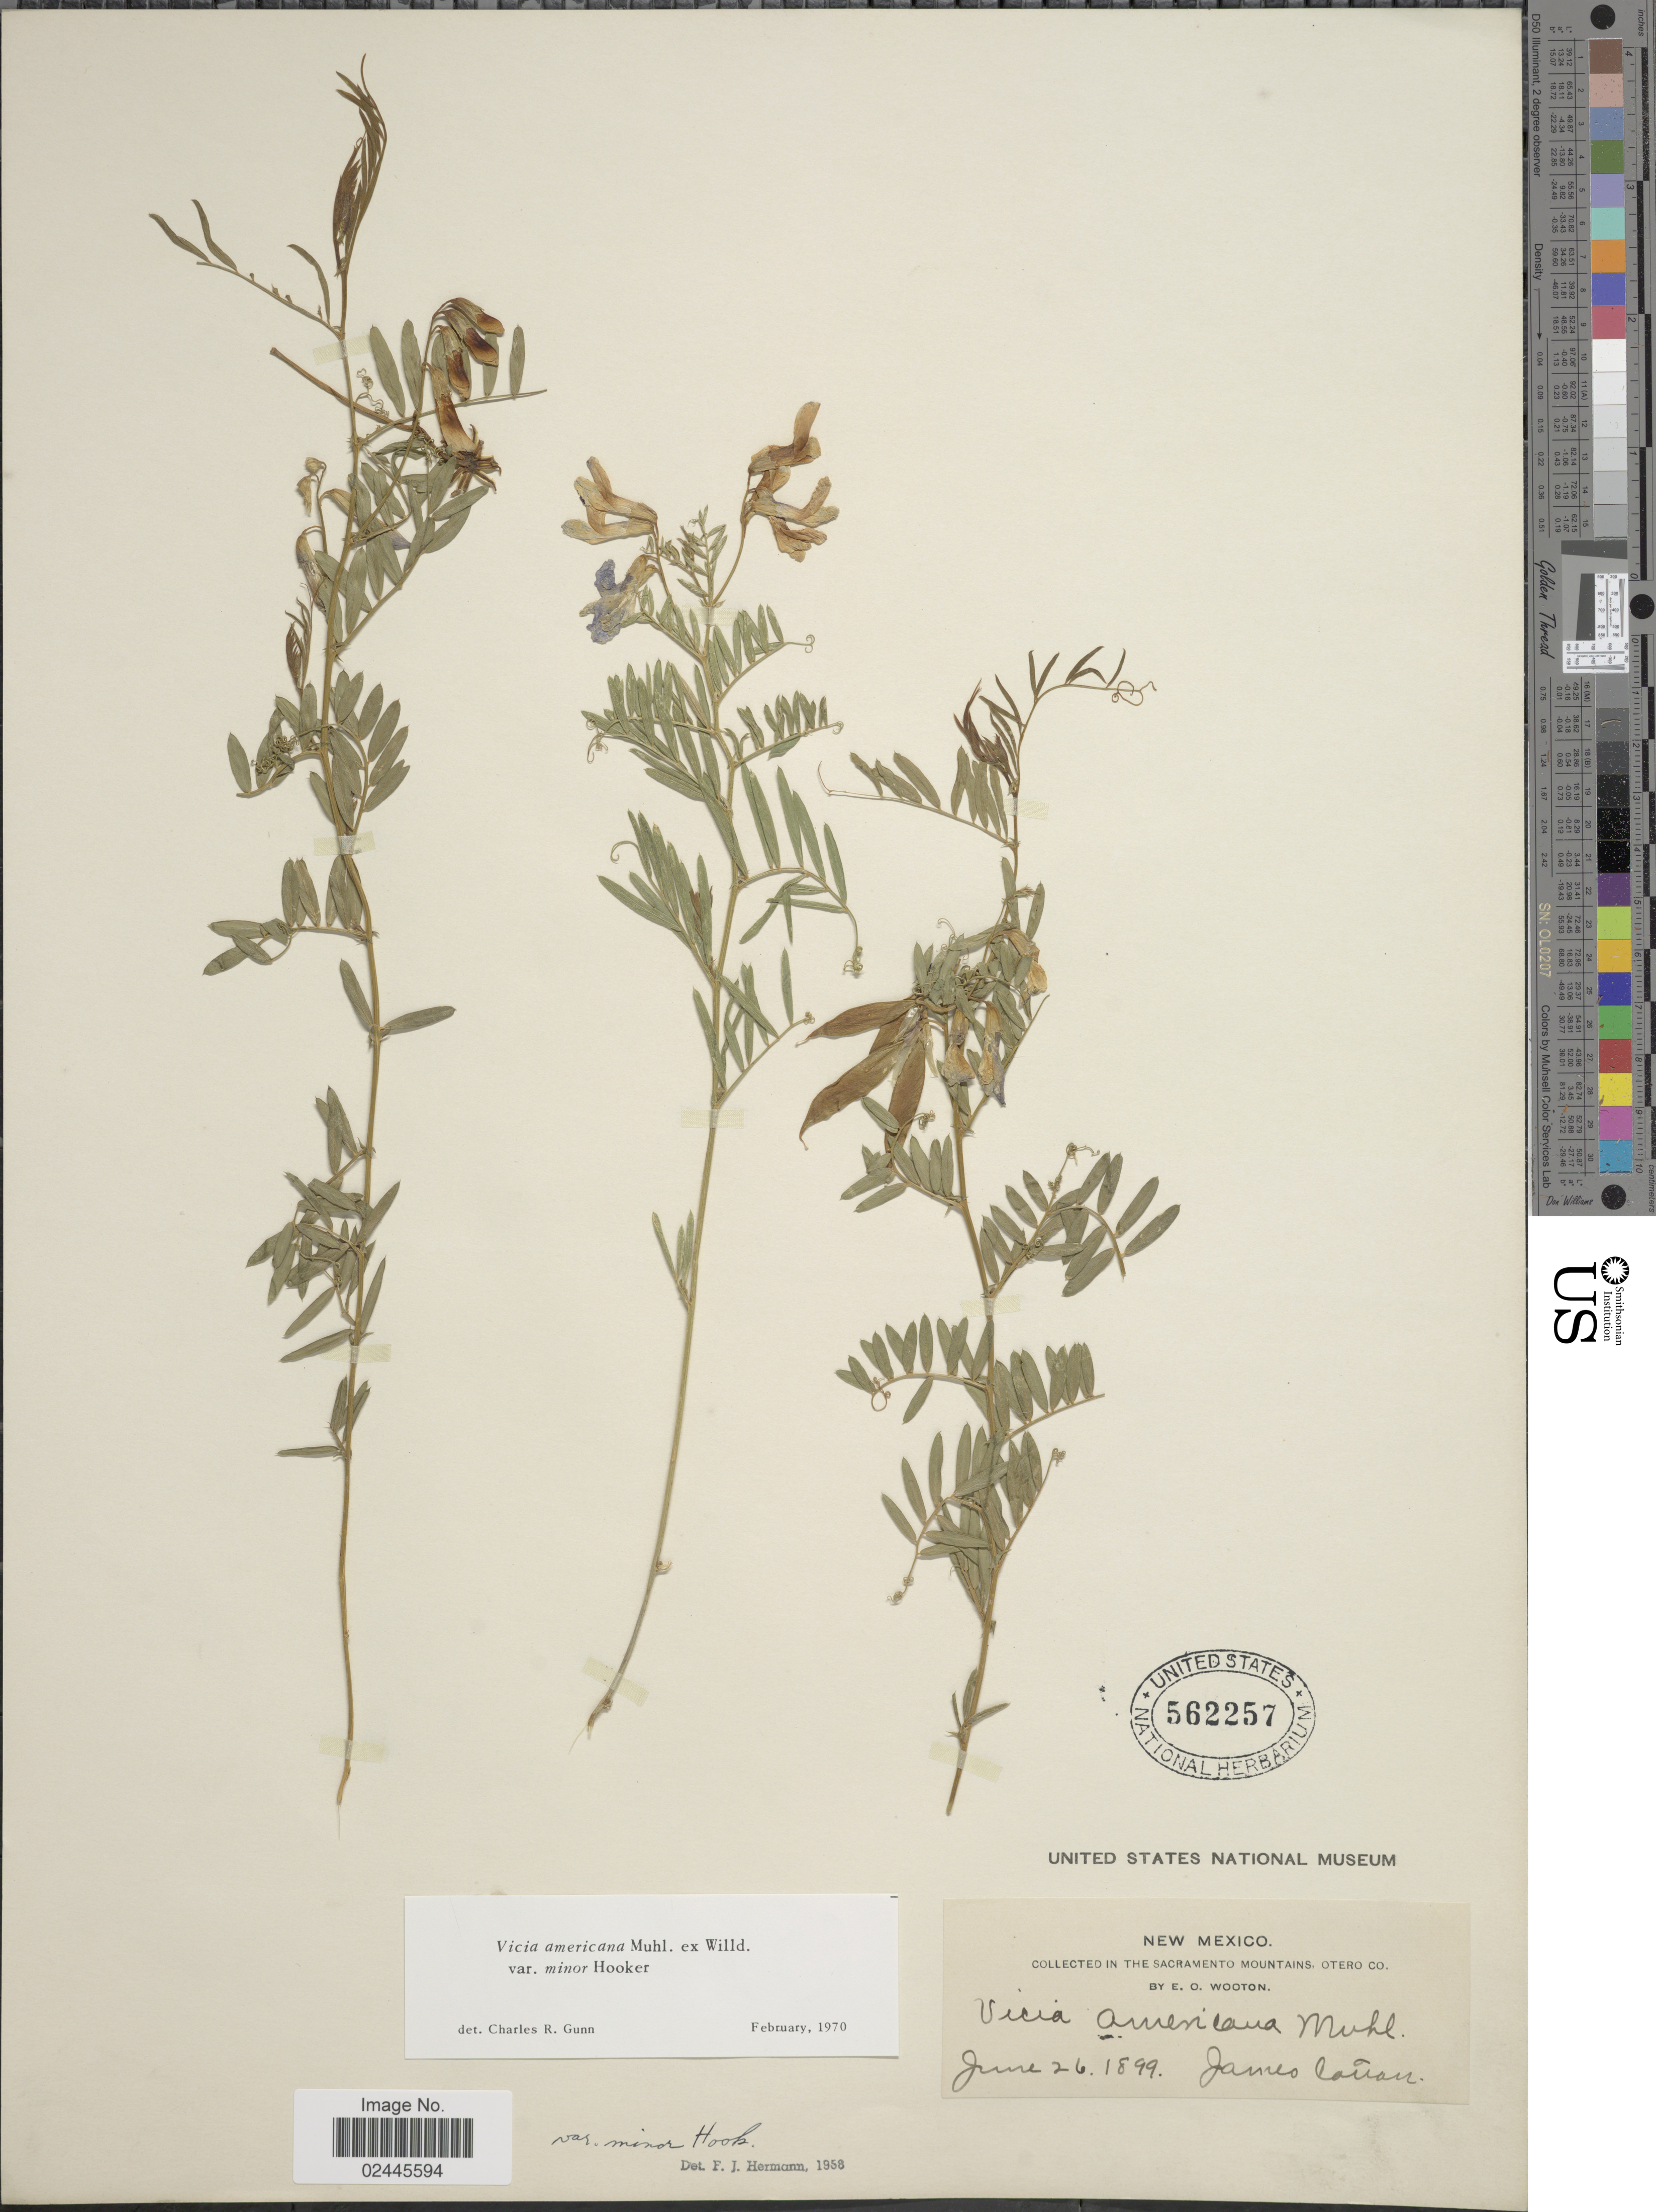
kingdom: Plantae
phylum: Tracheophyta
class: Magnoliopsida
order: Fabales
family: Fabaceae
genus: Vicia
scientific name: Vicia americana var. minor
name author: Hook.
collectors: E. O. Wooton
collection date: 1899-06-26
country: United States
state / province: New Mexico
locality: In the Sacramento Mountains, Otero Co., James Canon.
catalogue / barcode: US 562257